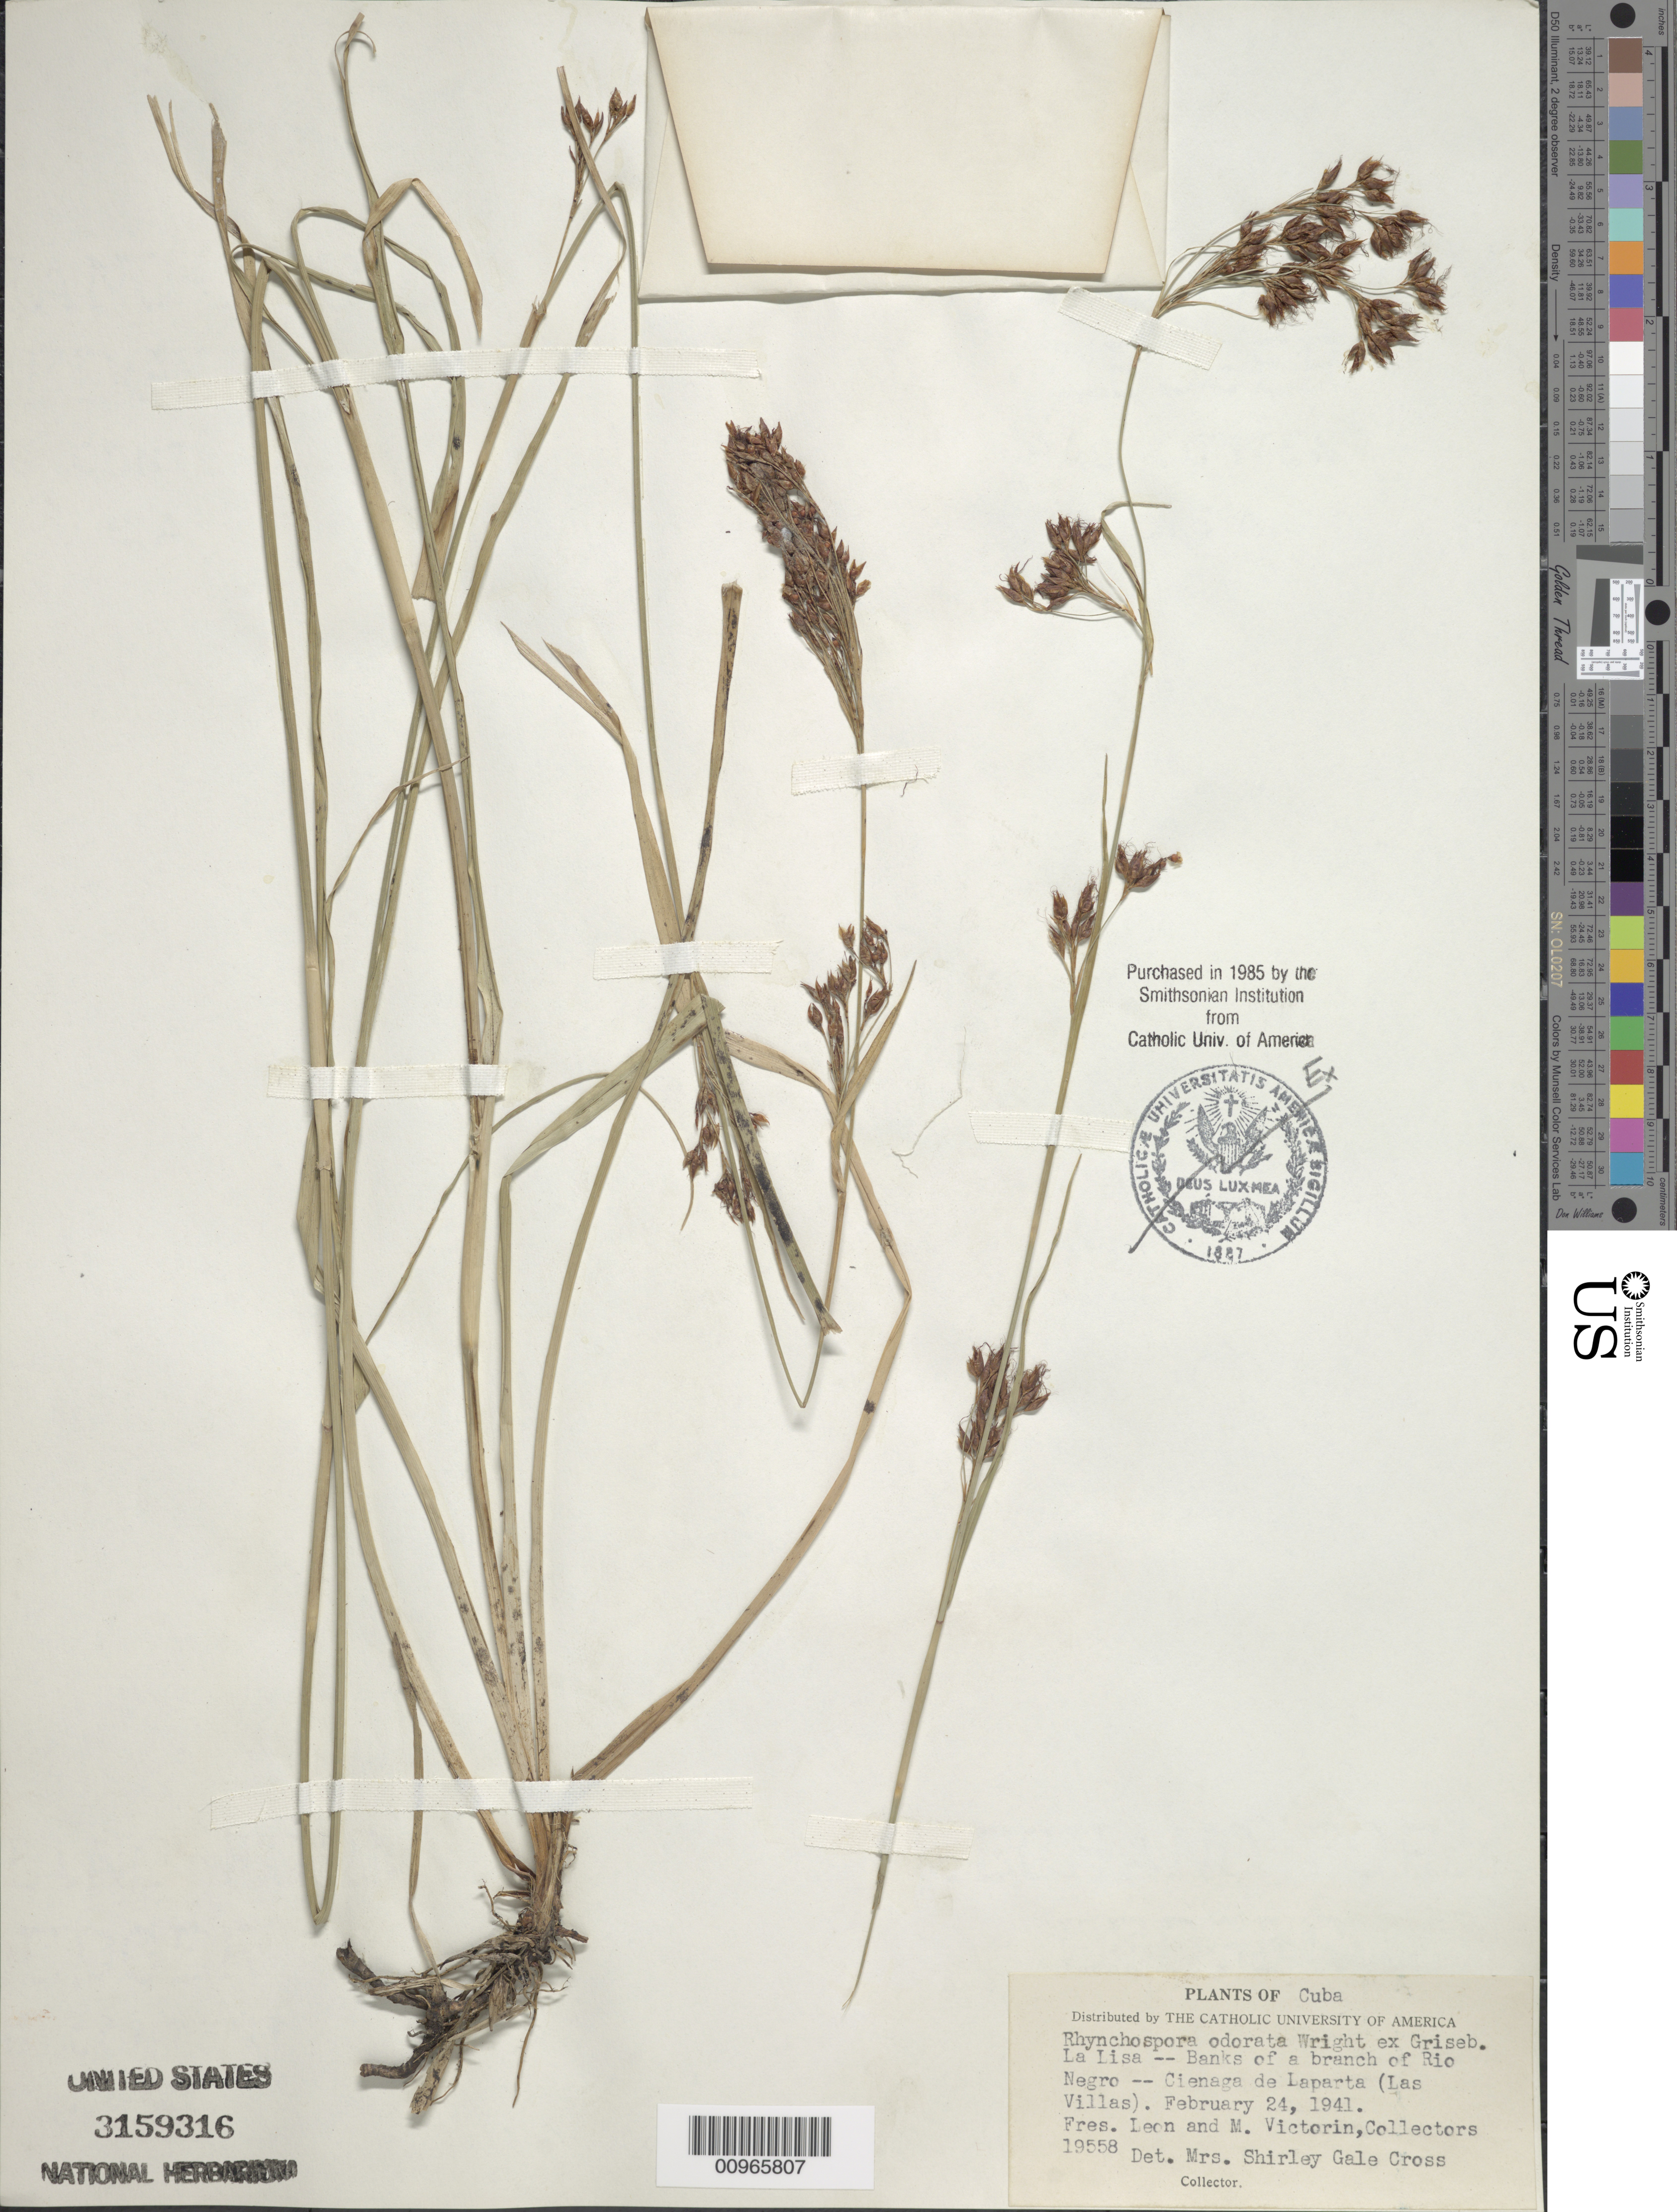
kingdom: Plantae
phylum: Tracheophyta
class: Liliopsida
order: Poales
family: Cyperaceae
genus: Rhynchospora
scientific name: Rhynchospora odorata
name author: C. Wright ex Griseb.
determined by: Gale, S.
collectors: F. Leon & F. Victorin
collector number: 19558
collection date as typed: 24 Feb 1941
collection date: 1941-02-24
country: Cuba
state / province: Las Villas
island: Cuba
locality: La Lisa, banks of a branch of Rio Negro, Cienaga de Laparta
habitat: Banks of rio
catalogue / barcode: US 3159316